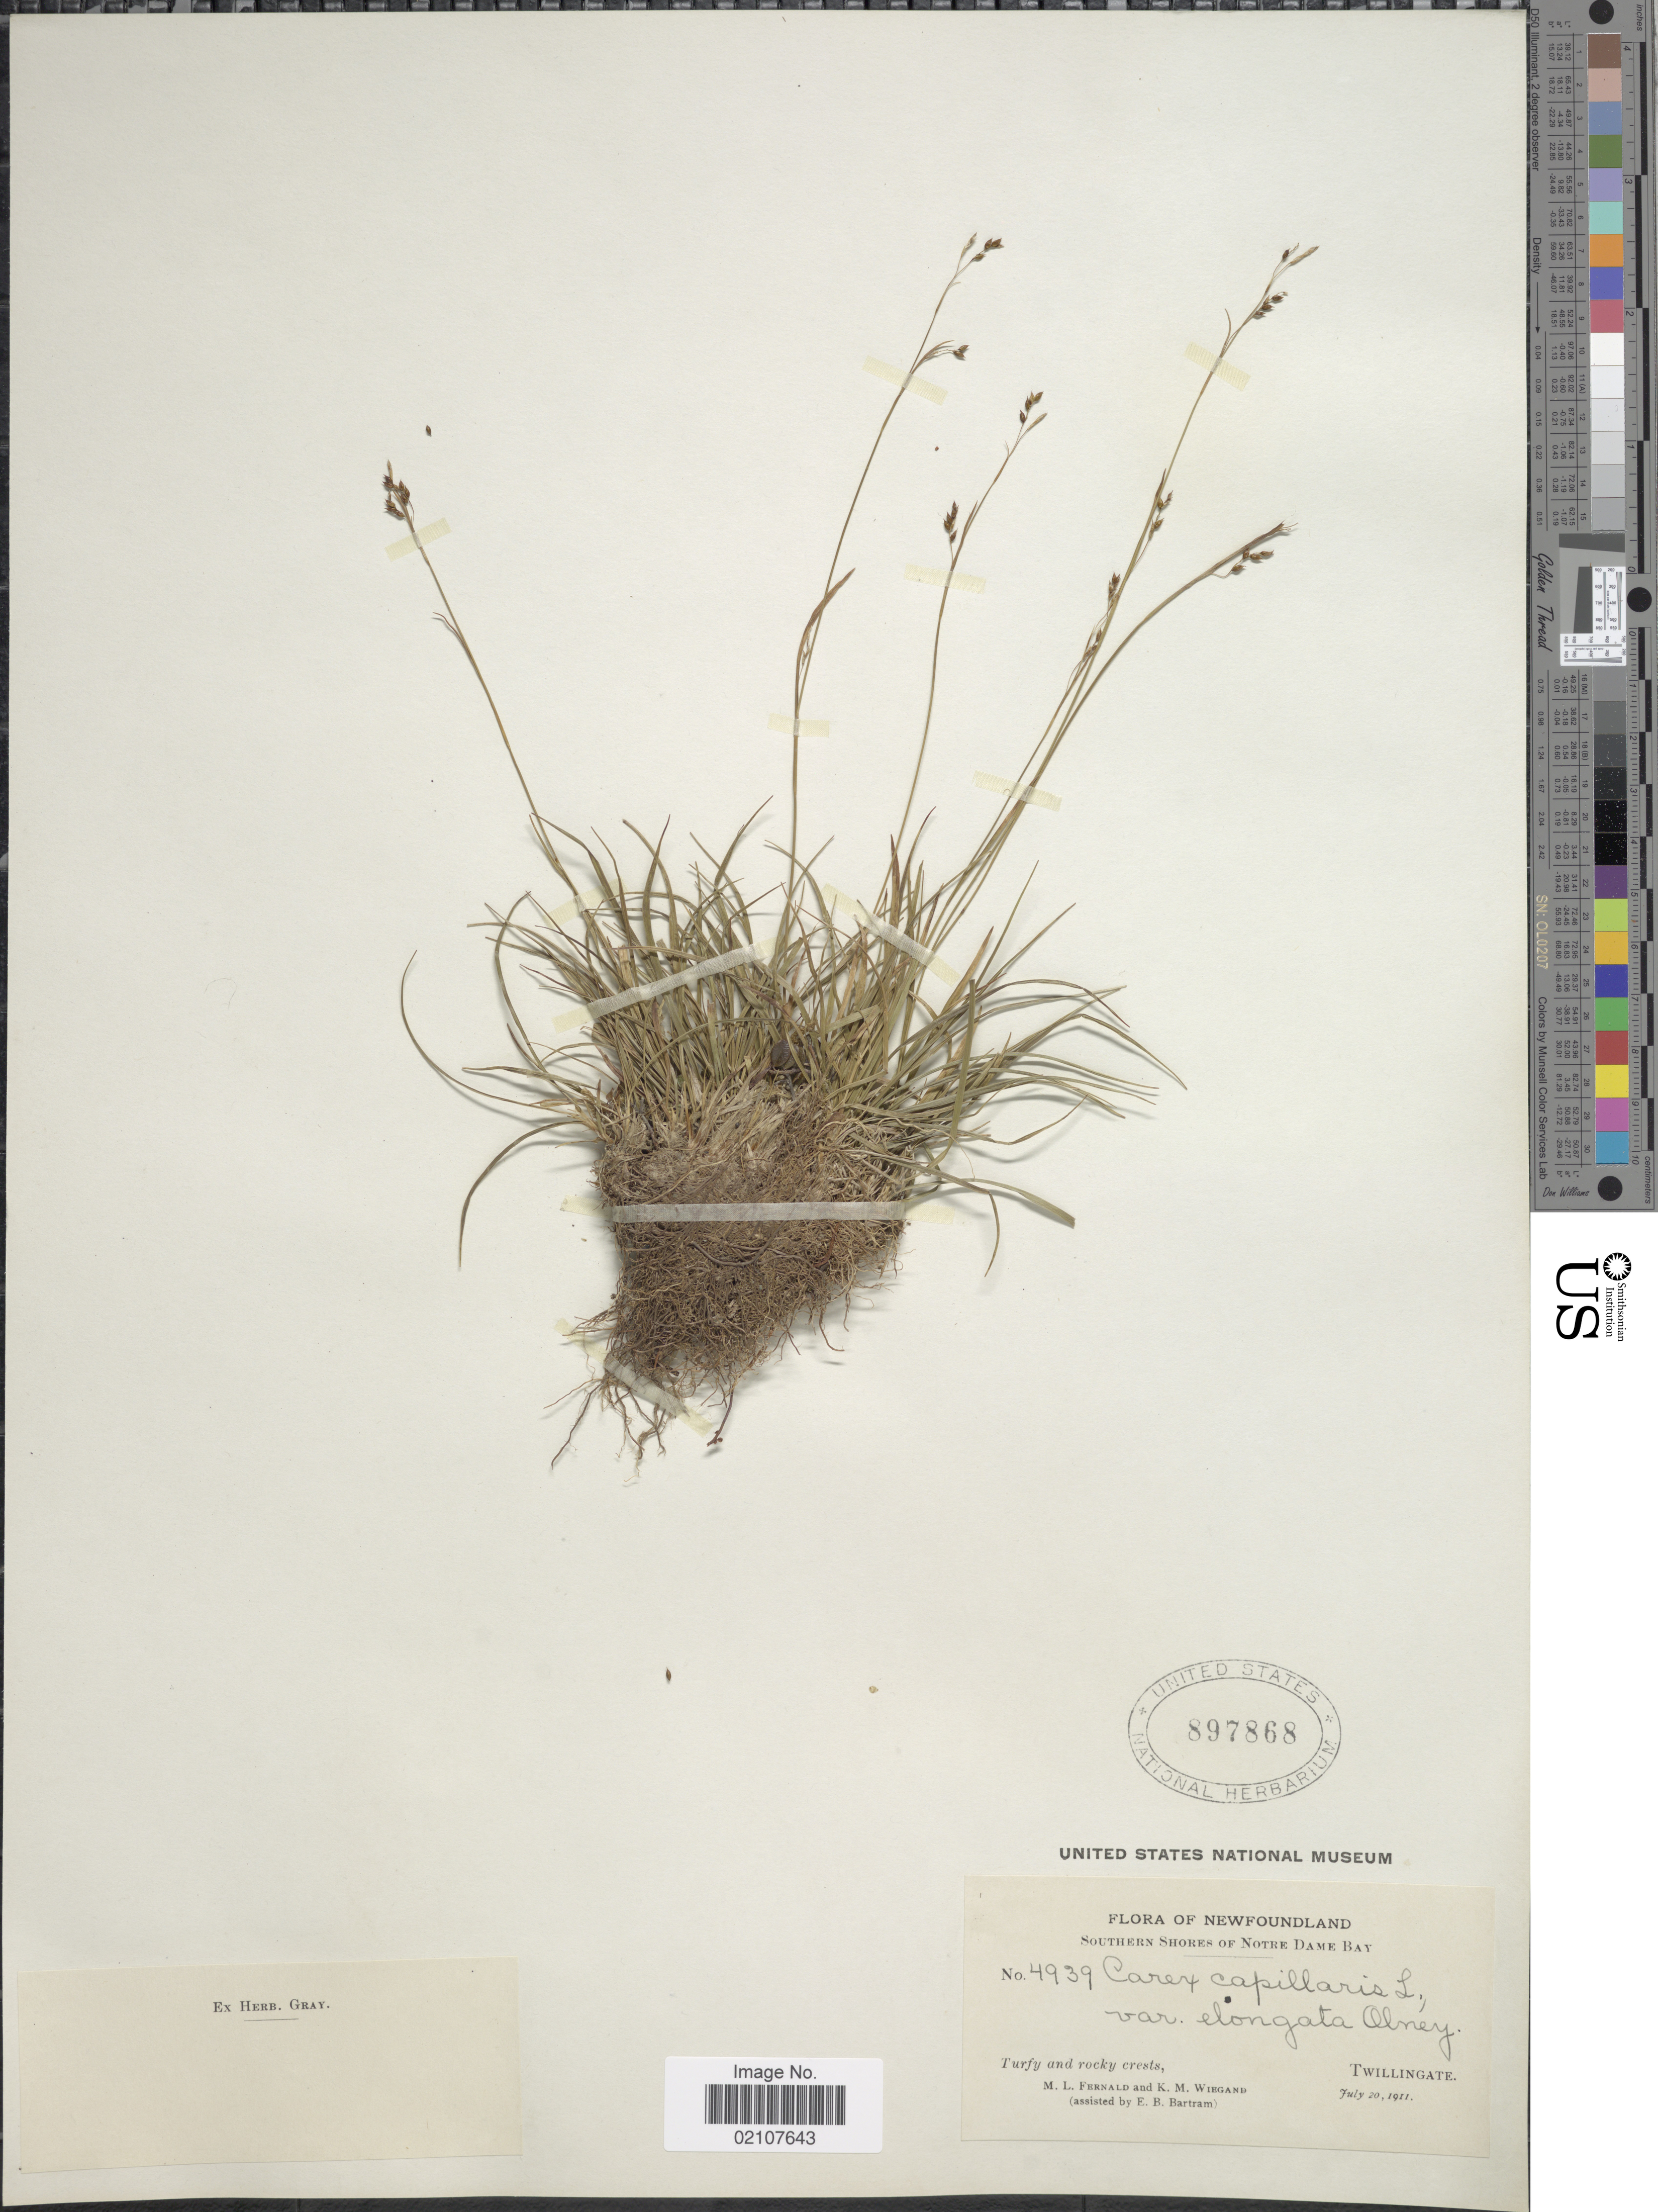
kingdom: Plantae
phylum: Tracheophyta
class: Liliopsida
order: Poales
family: Cyperaceae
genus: Carex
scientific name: Carex capillaris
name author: L.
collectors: M. L. Fernald, K. M. Wiegand & E. B. Bartram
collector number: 4939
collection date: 1911-07-20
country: Canada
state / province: Newfoundland and Labrador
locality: Newfoundland, Southern Shores of Norte Dame Bay. Turfy and rocky crests, Twinllingate.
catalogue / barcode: US 897868